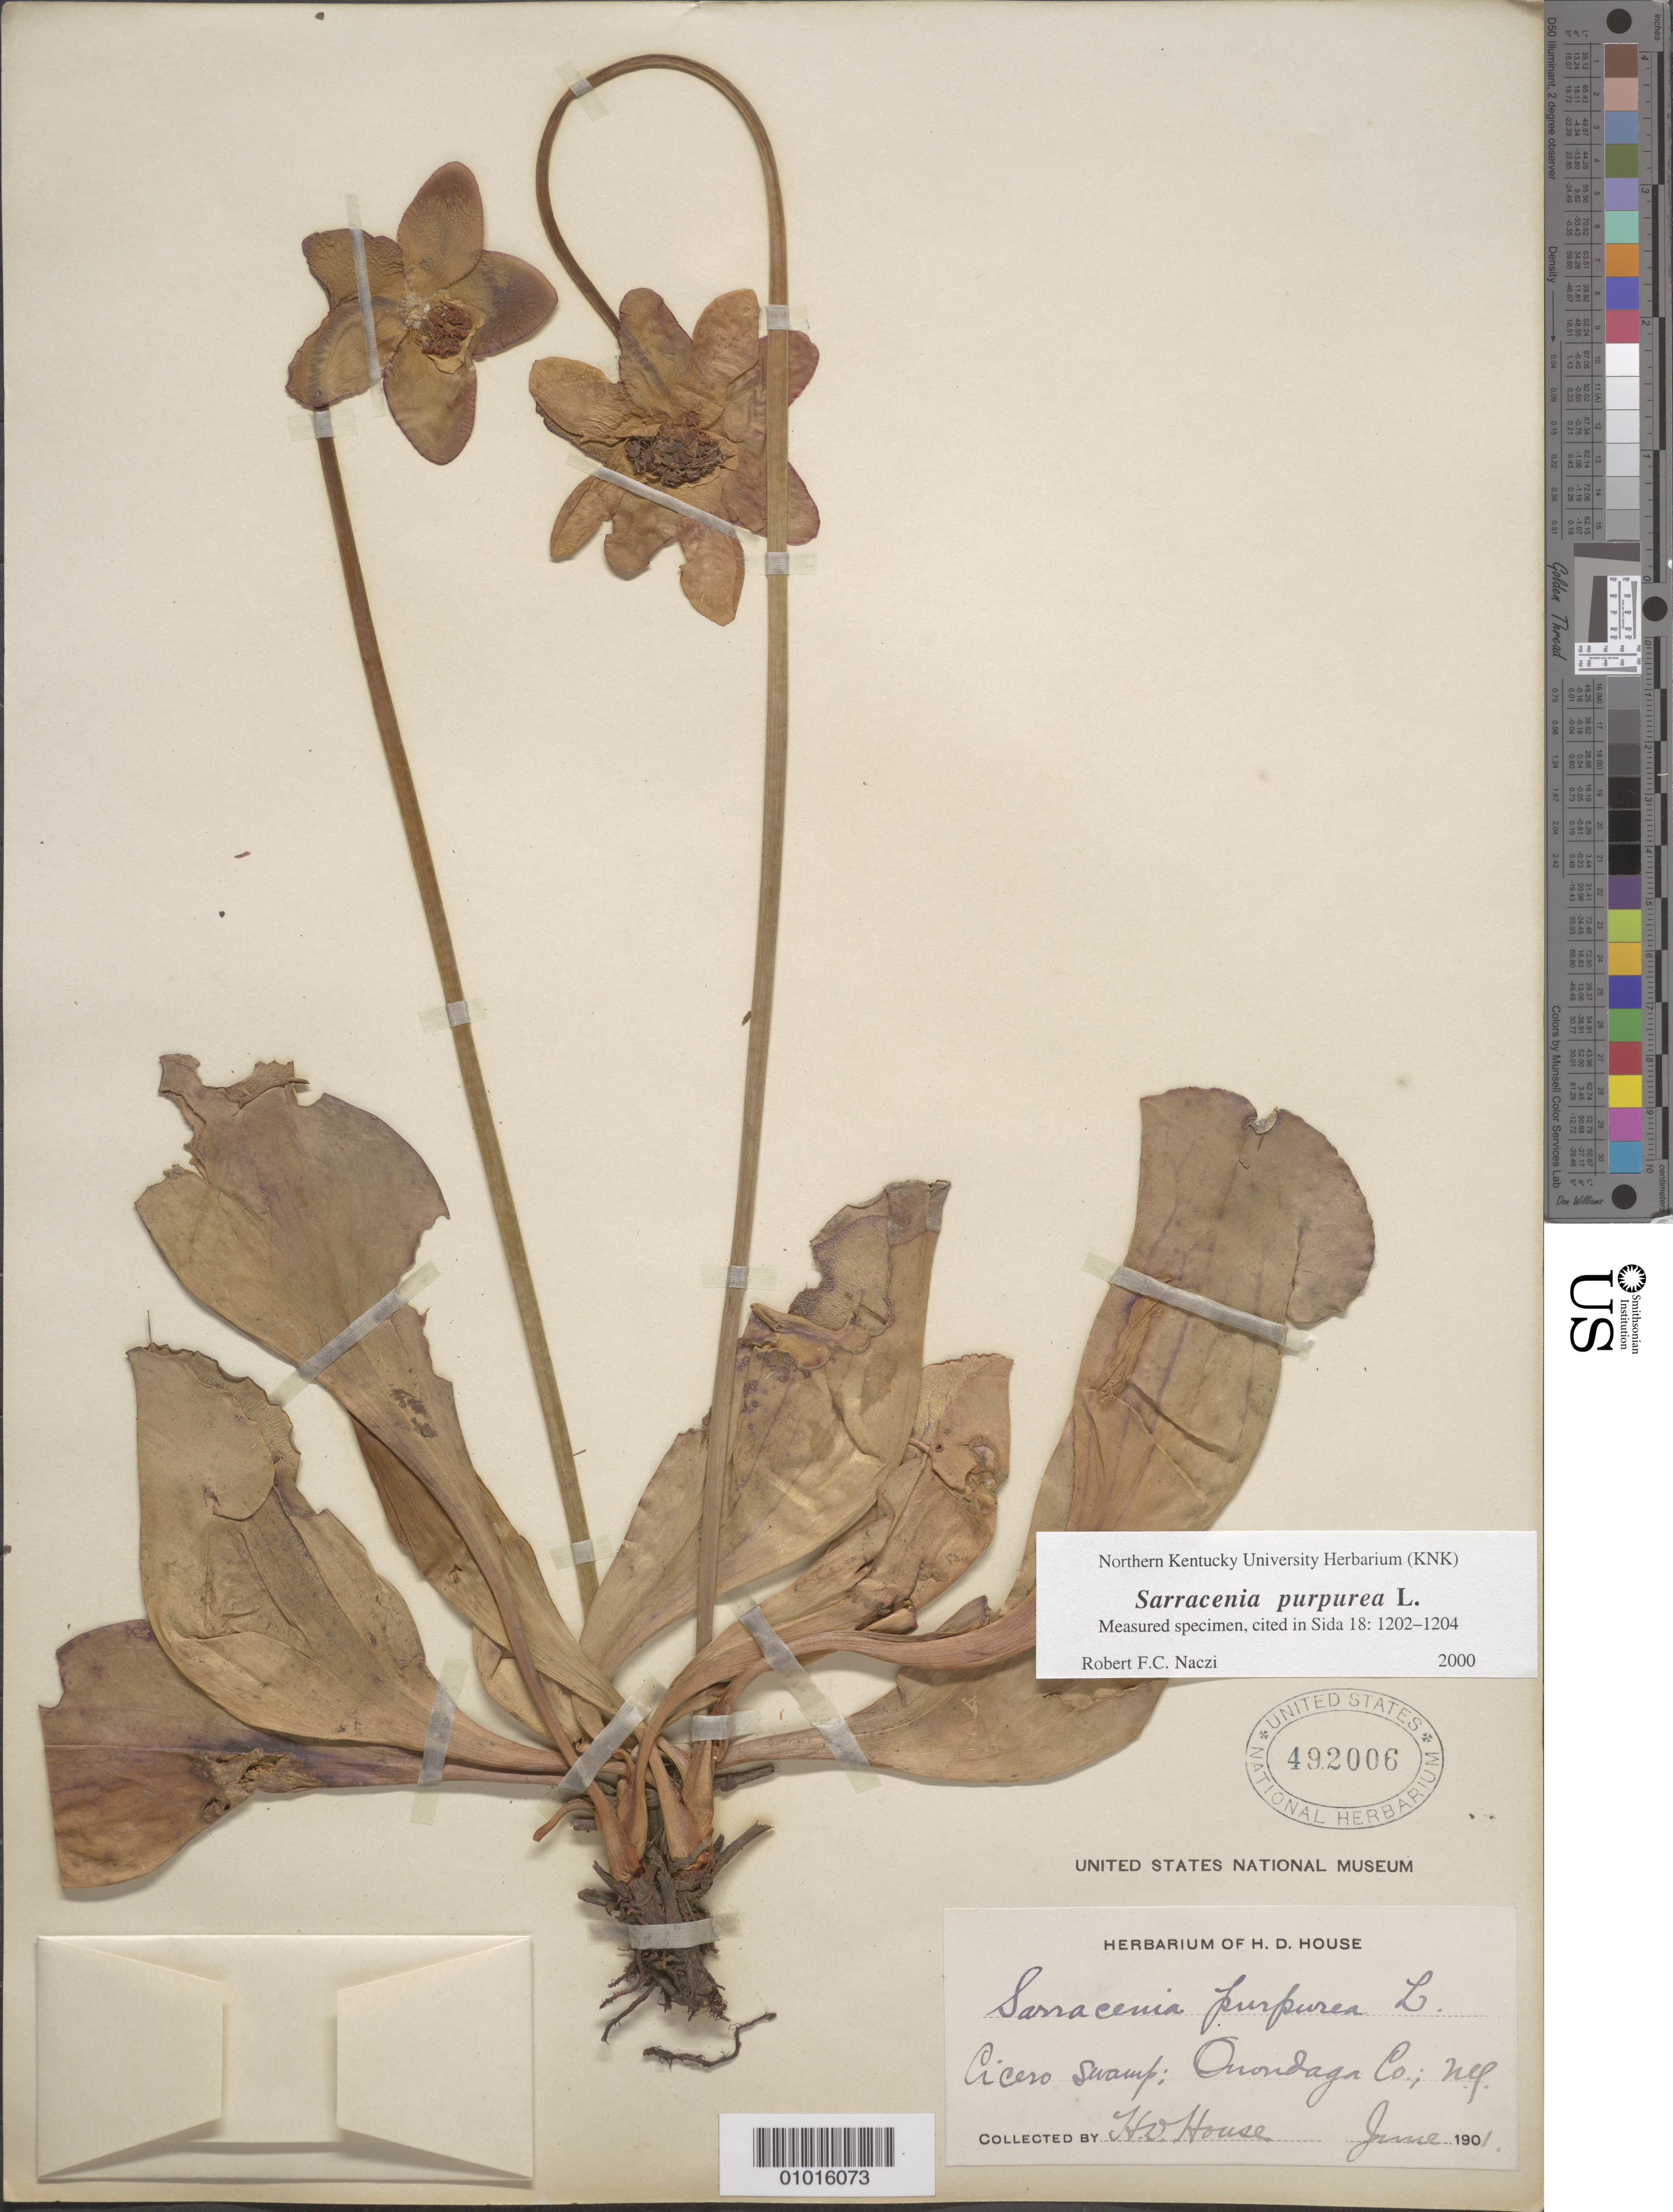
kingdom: Plantae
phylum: Tracheophyta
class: Magnoliopsida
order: Ericales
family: Sarraceniaceae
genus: Sarracenia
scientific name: Sarracenia purpurea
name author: L.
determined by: Naczi, R. F. C.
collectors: H. O. House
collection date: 1901-06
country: United States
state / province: New York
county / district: Onondaga County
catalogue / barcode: US 492006